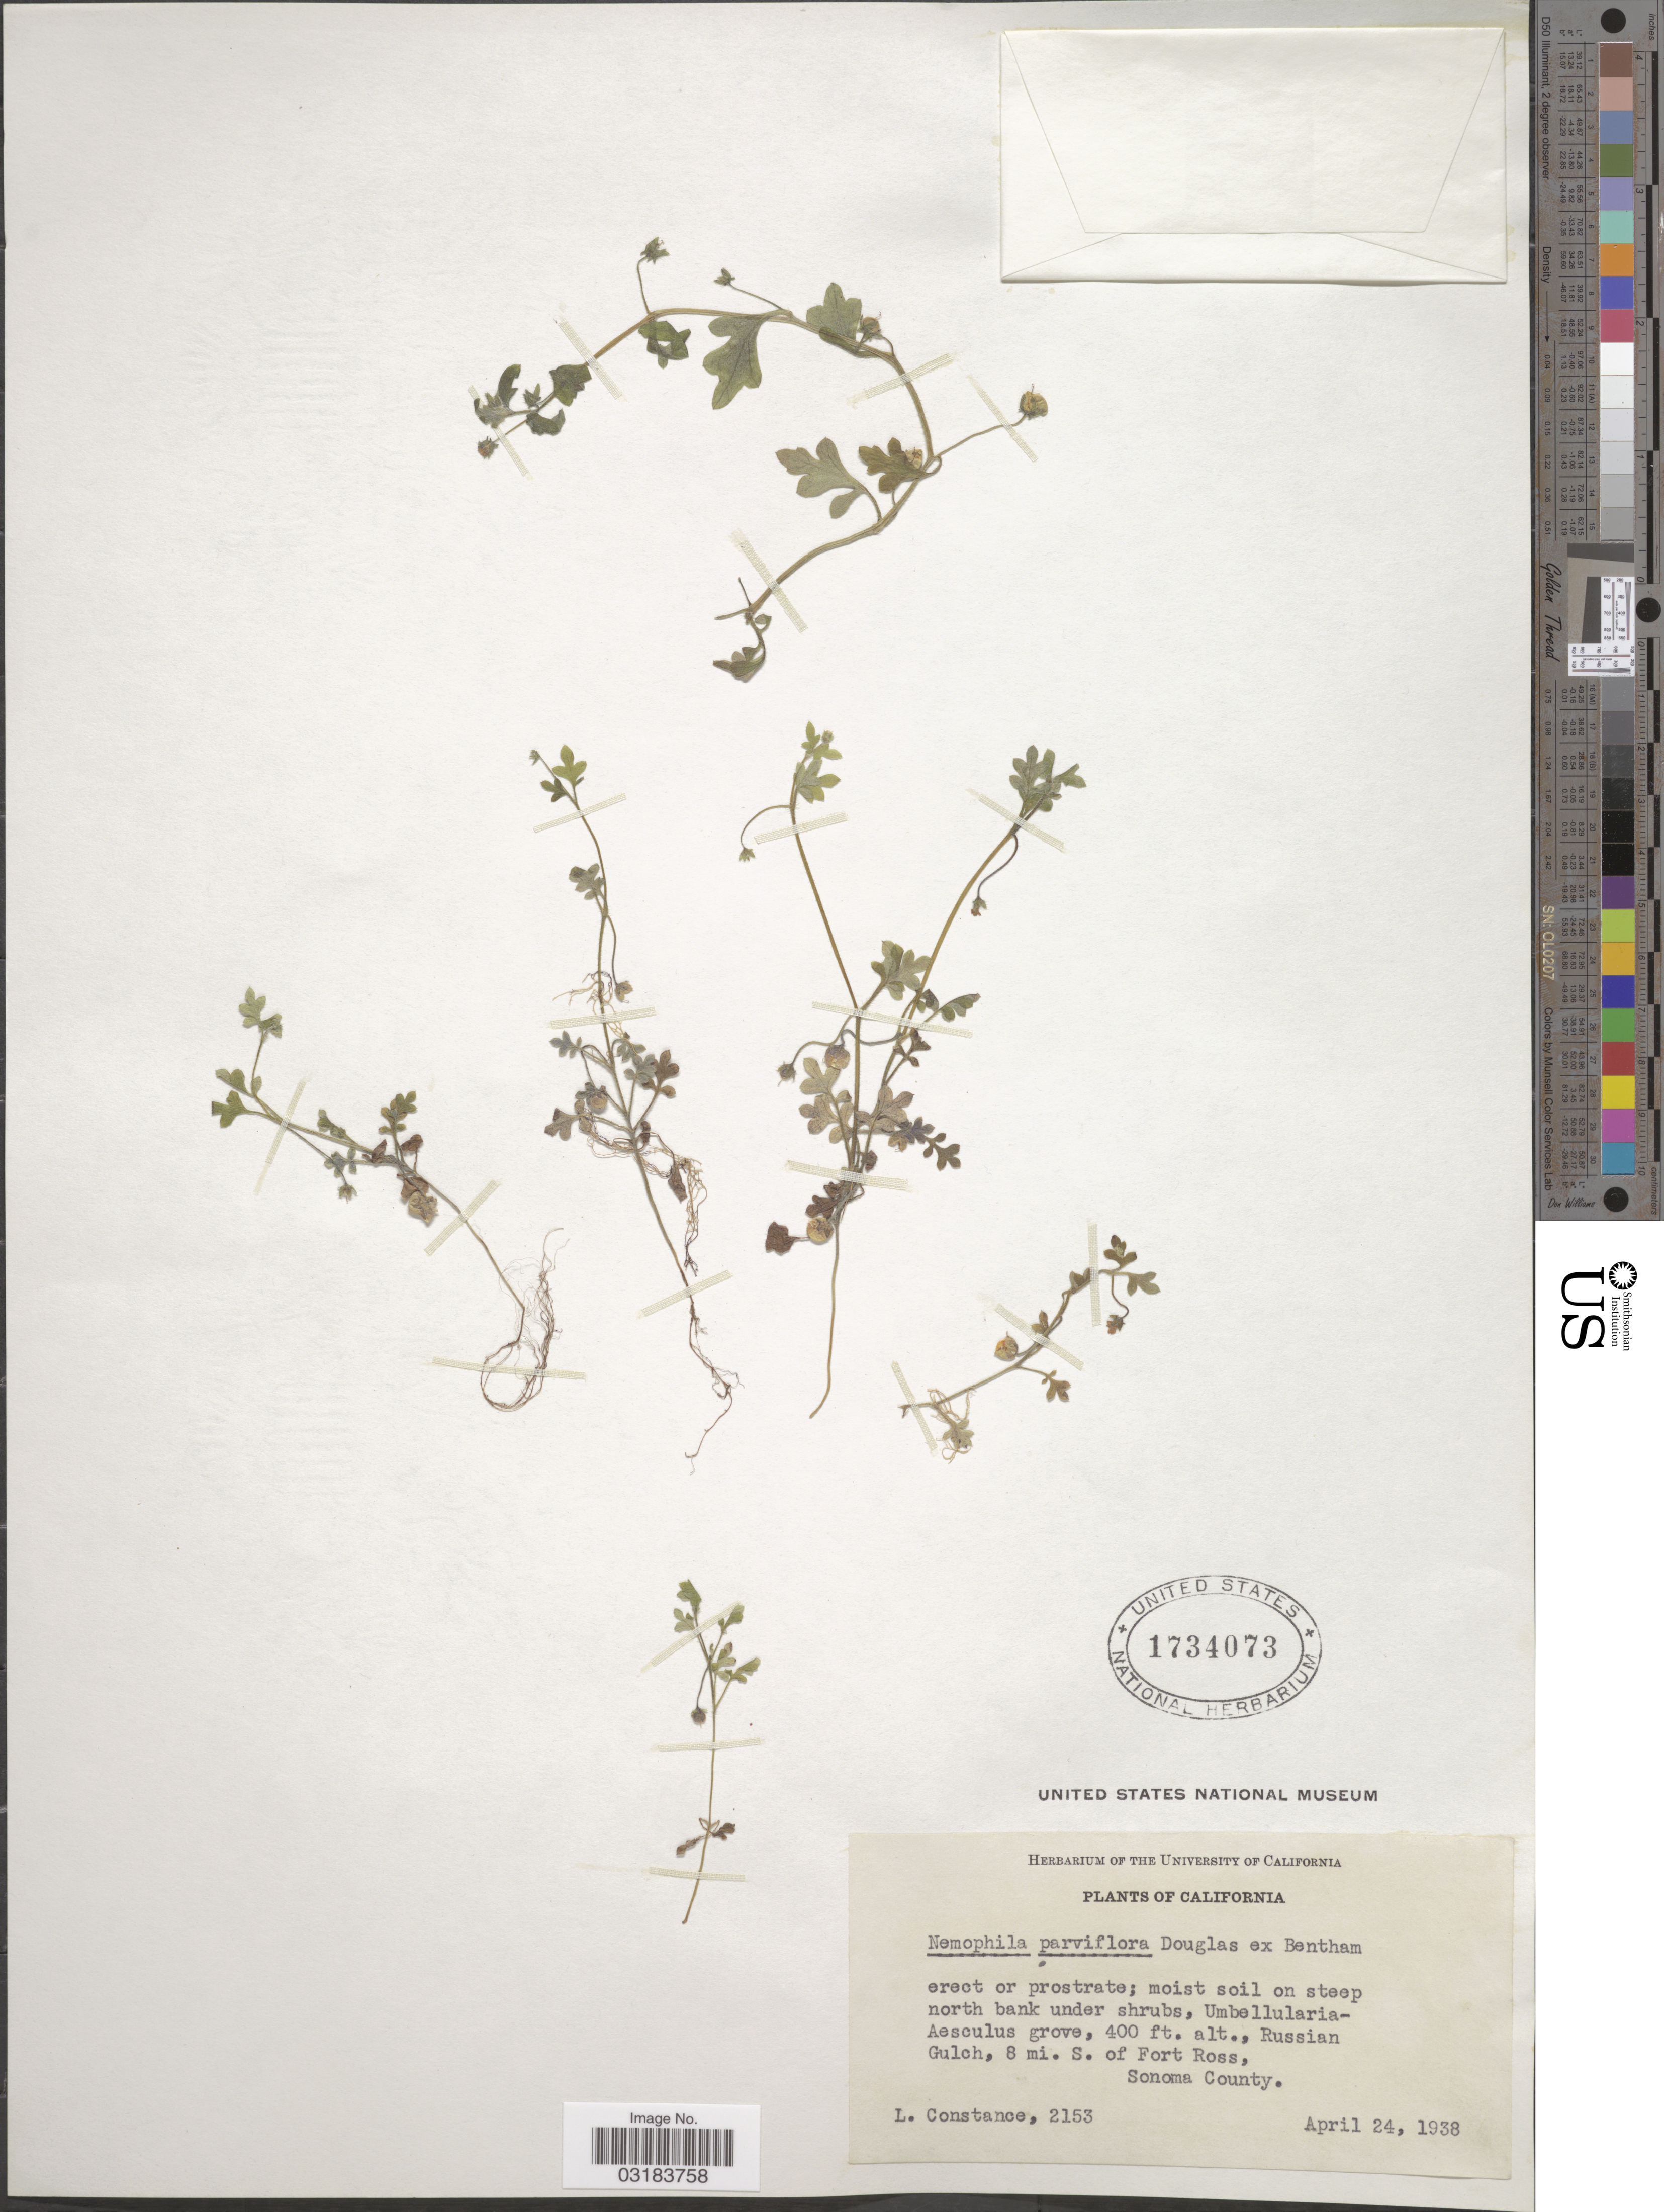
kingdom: Plantae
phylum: Tracheophyta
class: Magnoliopsida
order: Boraginales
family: Hydrophyllaceae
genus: Nemophila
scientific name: Nemophila parviflora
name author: Douglas ex Benth.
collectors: L. Constance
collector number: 2153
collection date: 1938-04-24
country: United States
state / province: California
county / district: Sonoma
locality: Russian Gulch, 8 mi. S. of Fort Ross, Sonoma County.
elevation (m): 122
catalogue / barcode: US 1734073